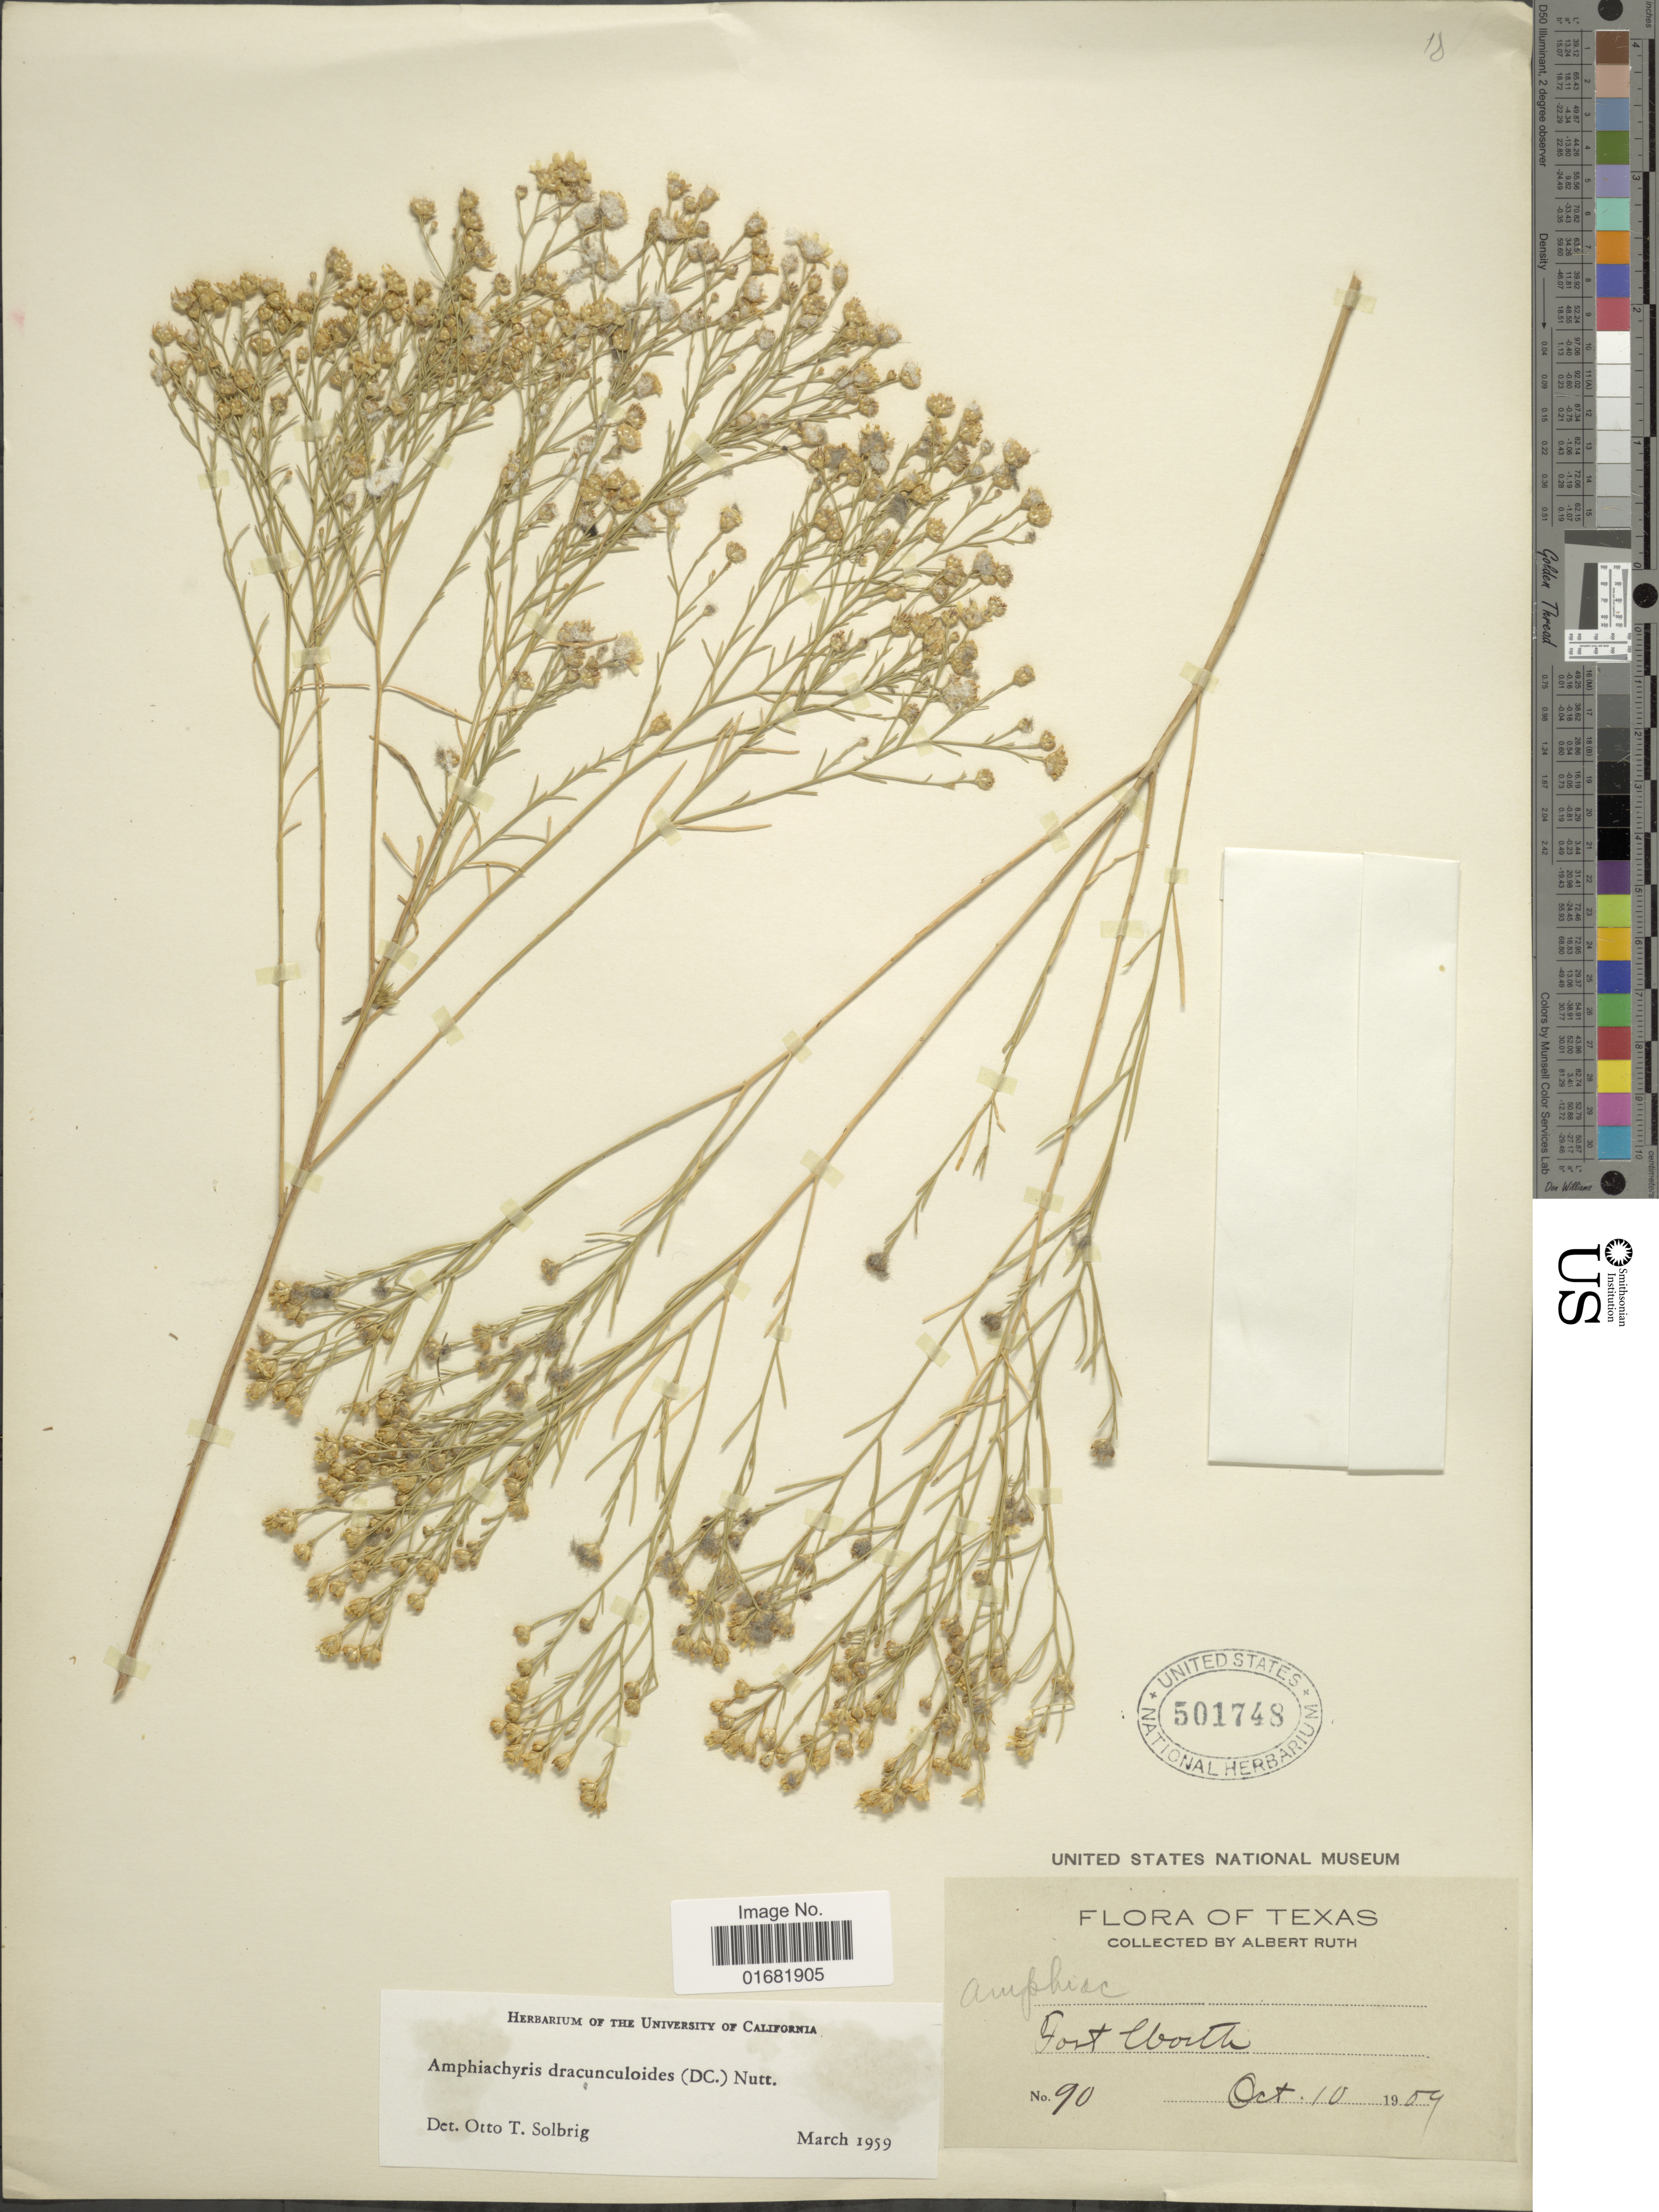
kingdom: Plantae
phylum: Tracheophyta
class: Magnoliopsida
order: Asterales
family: Asteraceae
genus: Amphiachyris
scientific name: Amphiachyris dracunculoides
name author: (DC.) Nutt.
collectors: A. Ruth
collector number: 90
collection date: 1909-10-10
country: United States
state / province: Texas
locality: Fort Worth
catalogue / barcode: US 501748